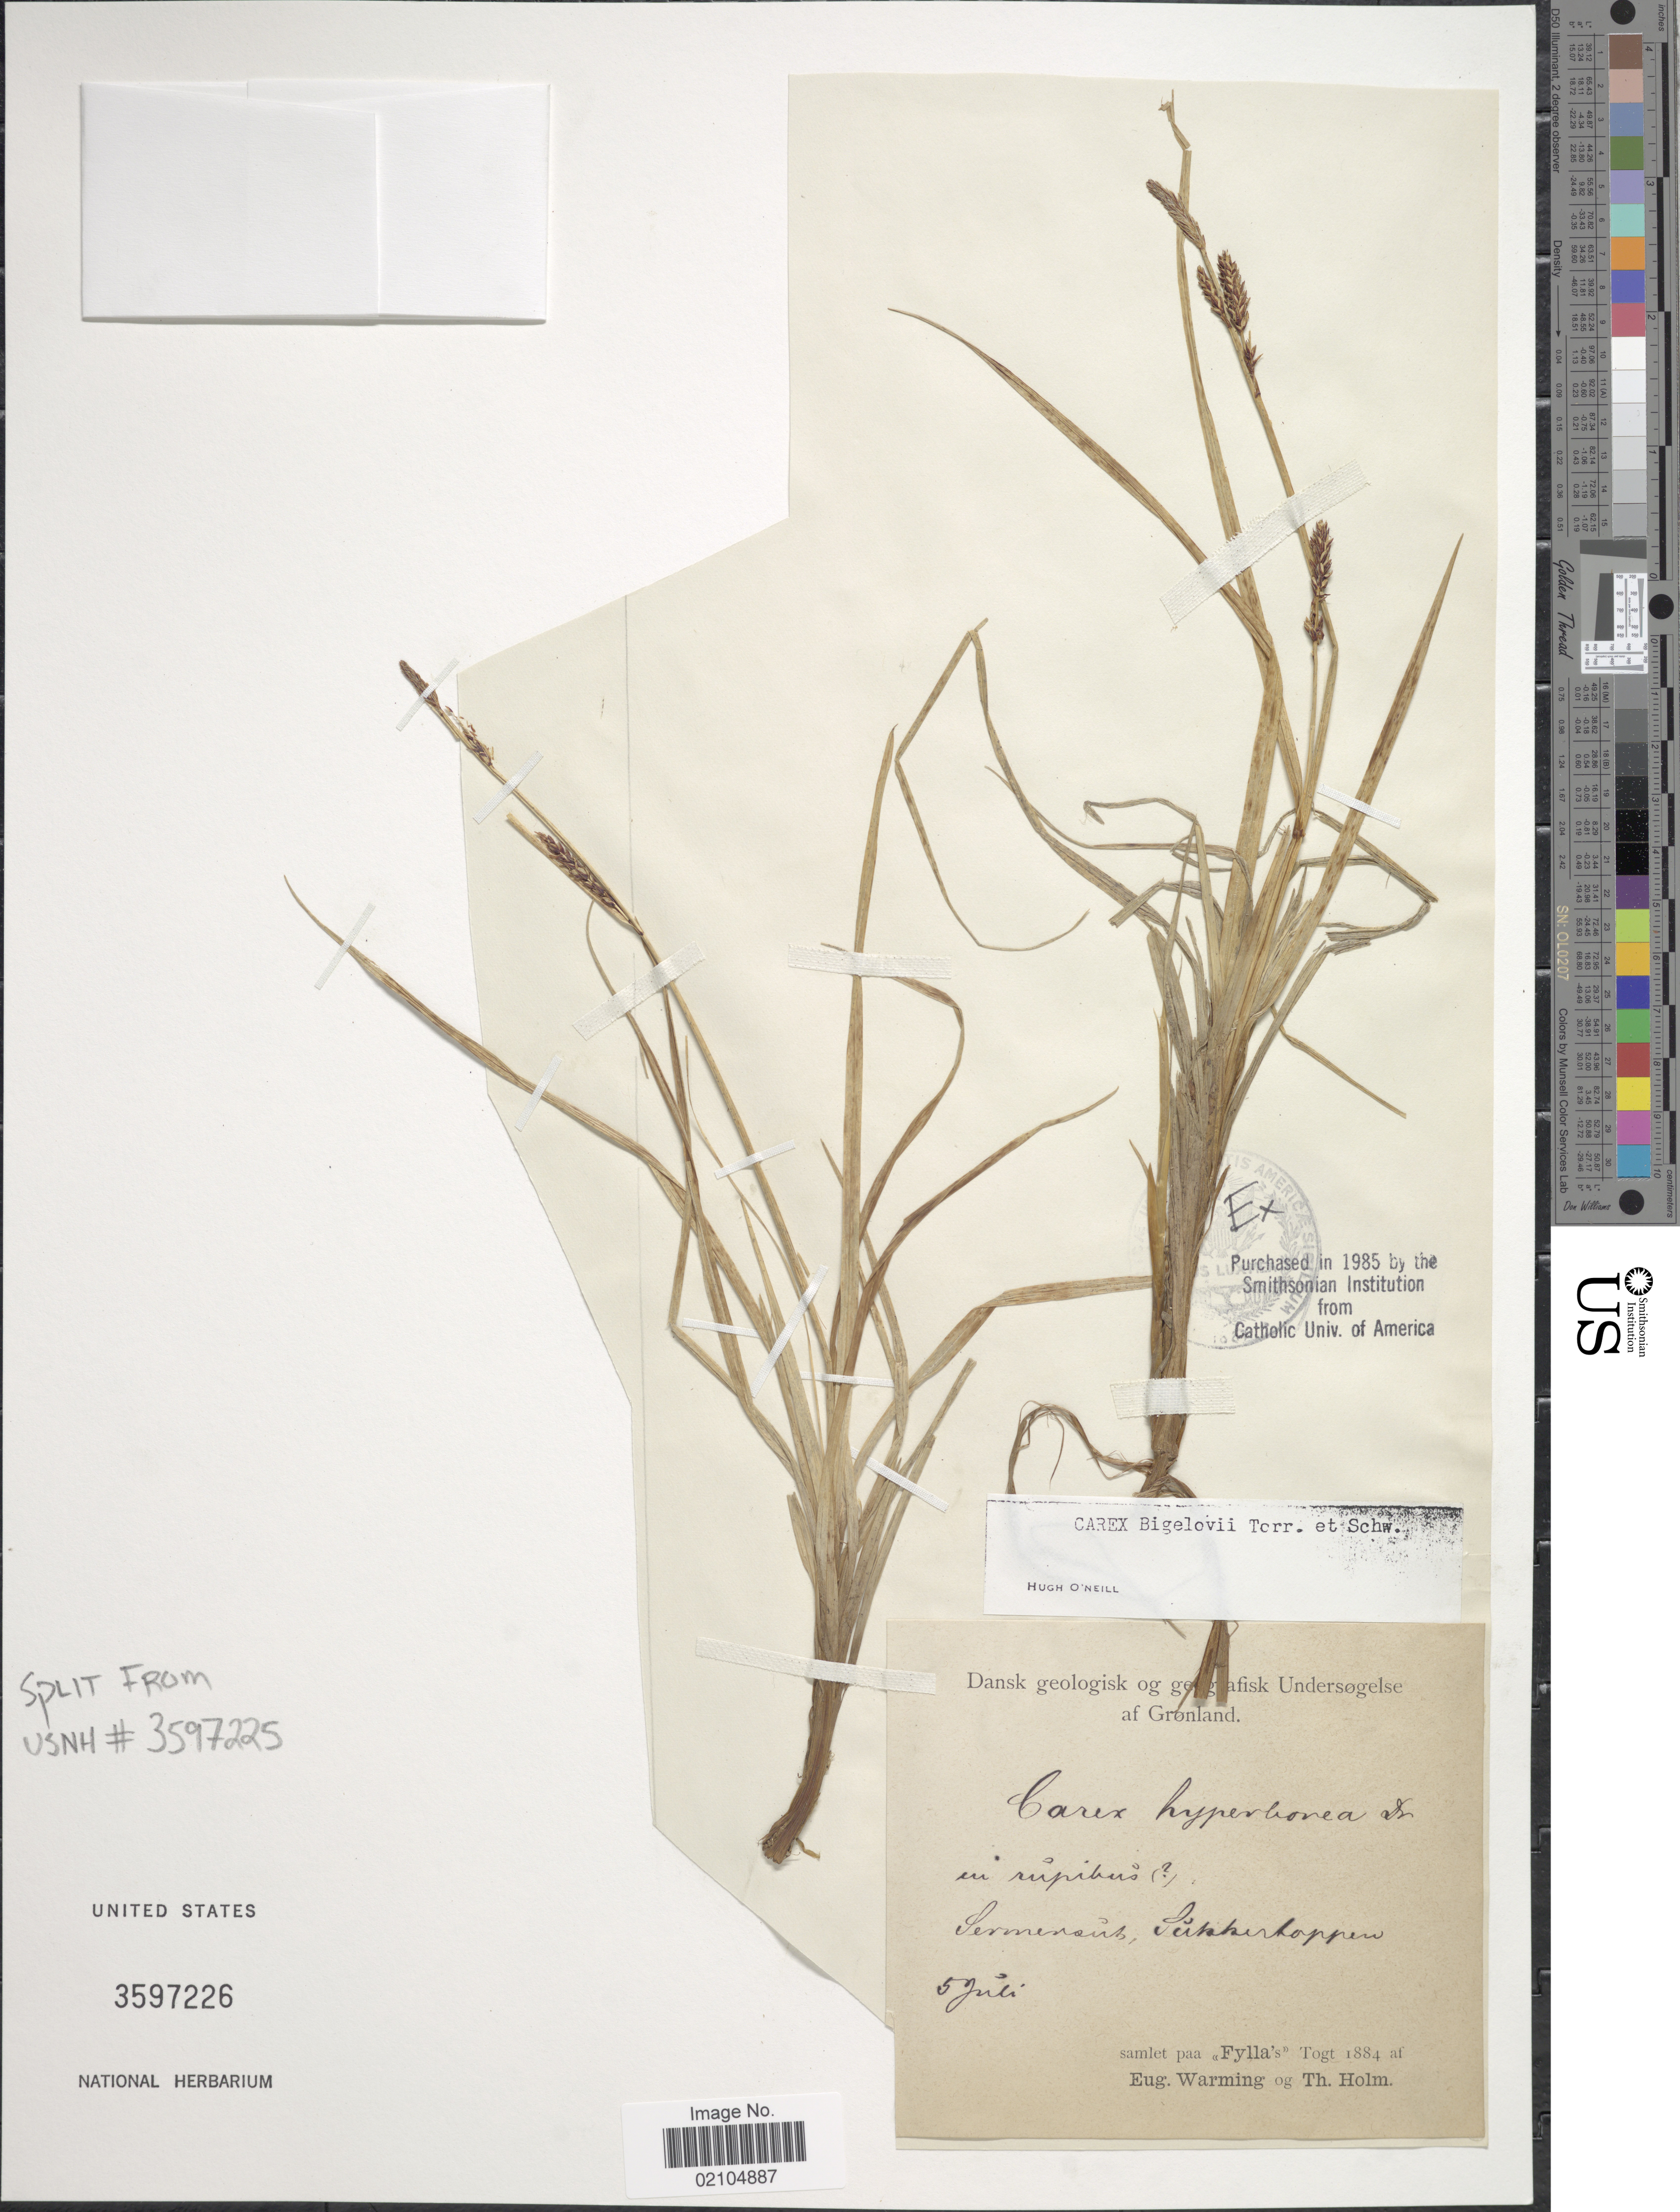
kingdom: Plantae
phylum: Tracheophyta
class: Liliopsida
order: Poales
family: Cyperaceae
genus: Carex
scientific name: Carex bigelowii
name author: Torr. ex Schwein.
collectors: E. Warming & T. Holm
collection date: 1884-07-05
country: Greenland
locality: Grønland, Sermersuk, Sukkertoppen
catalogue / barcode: US 3597226